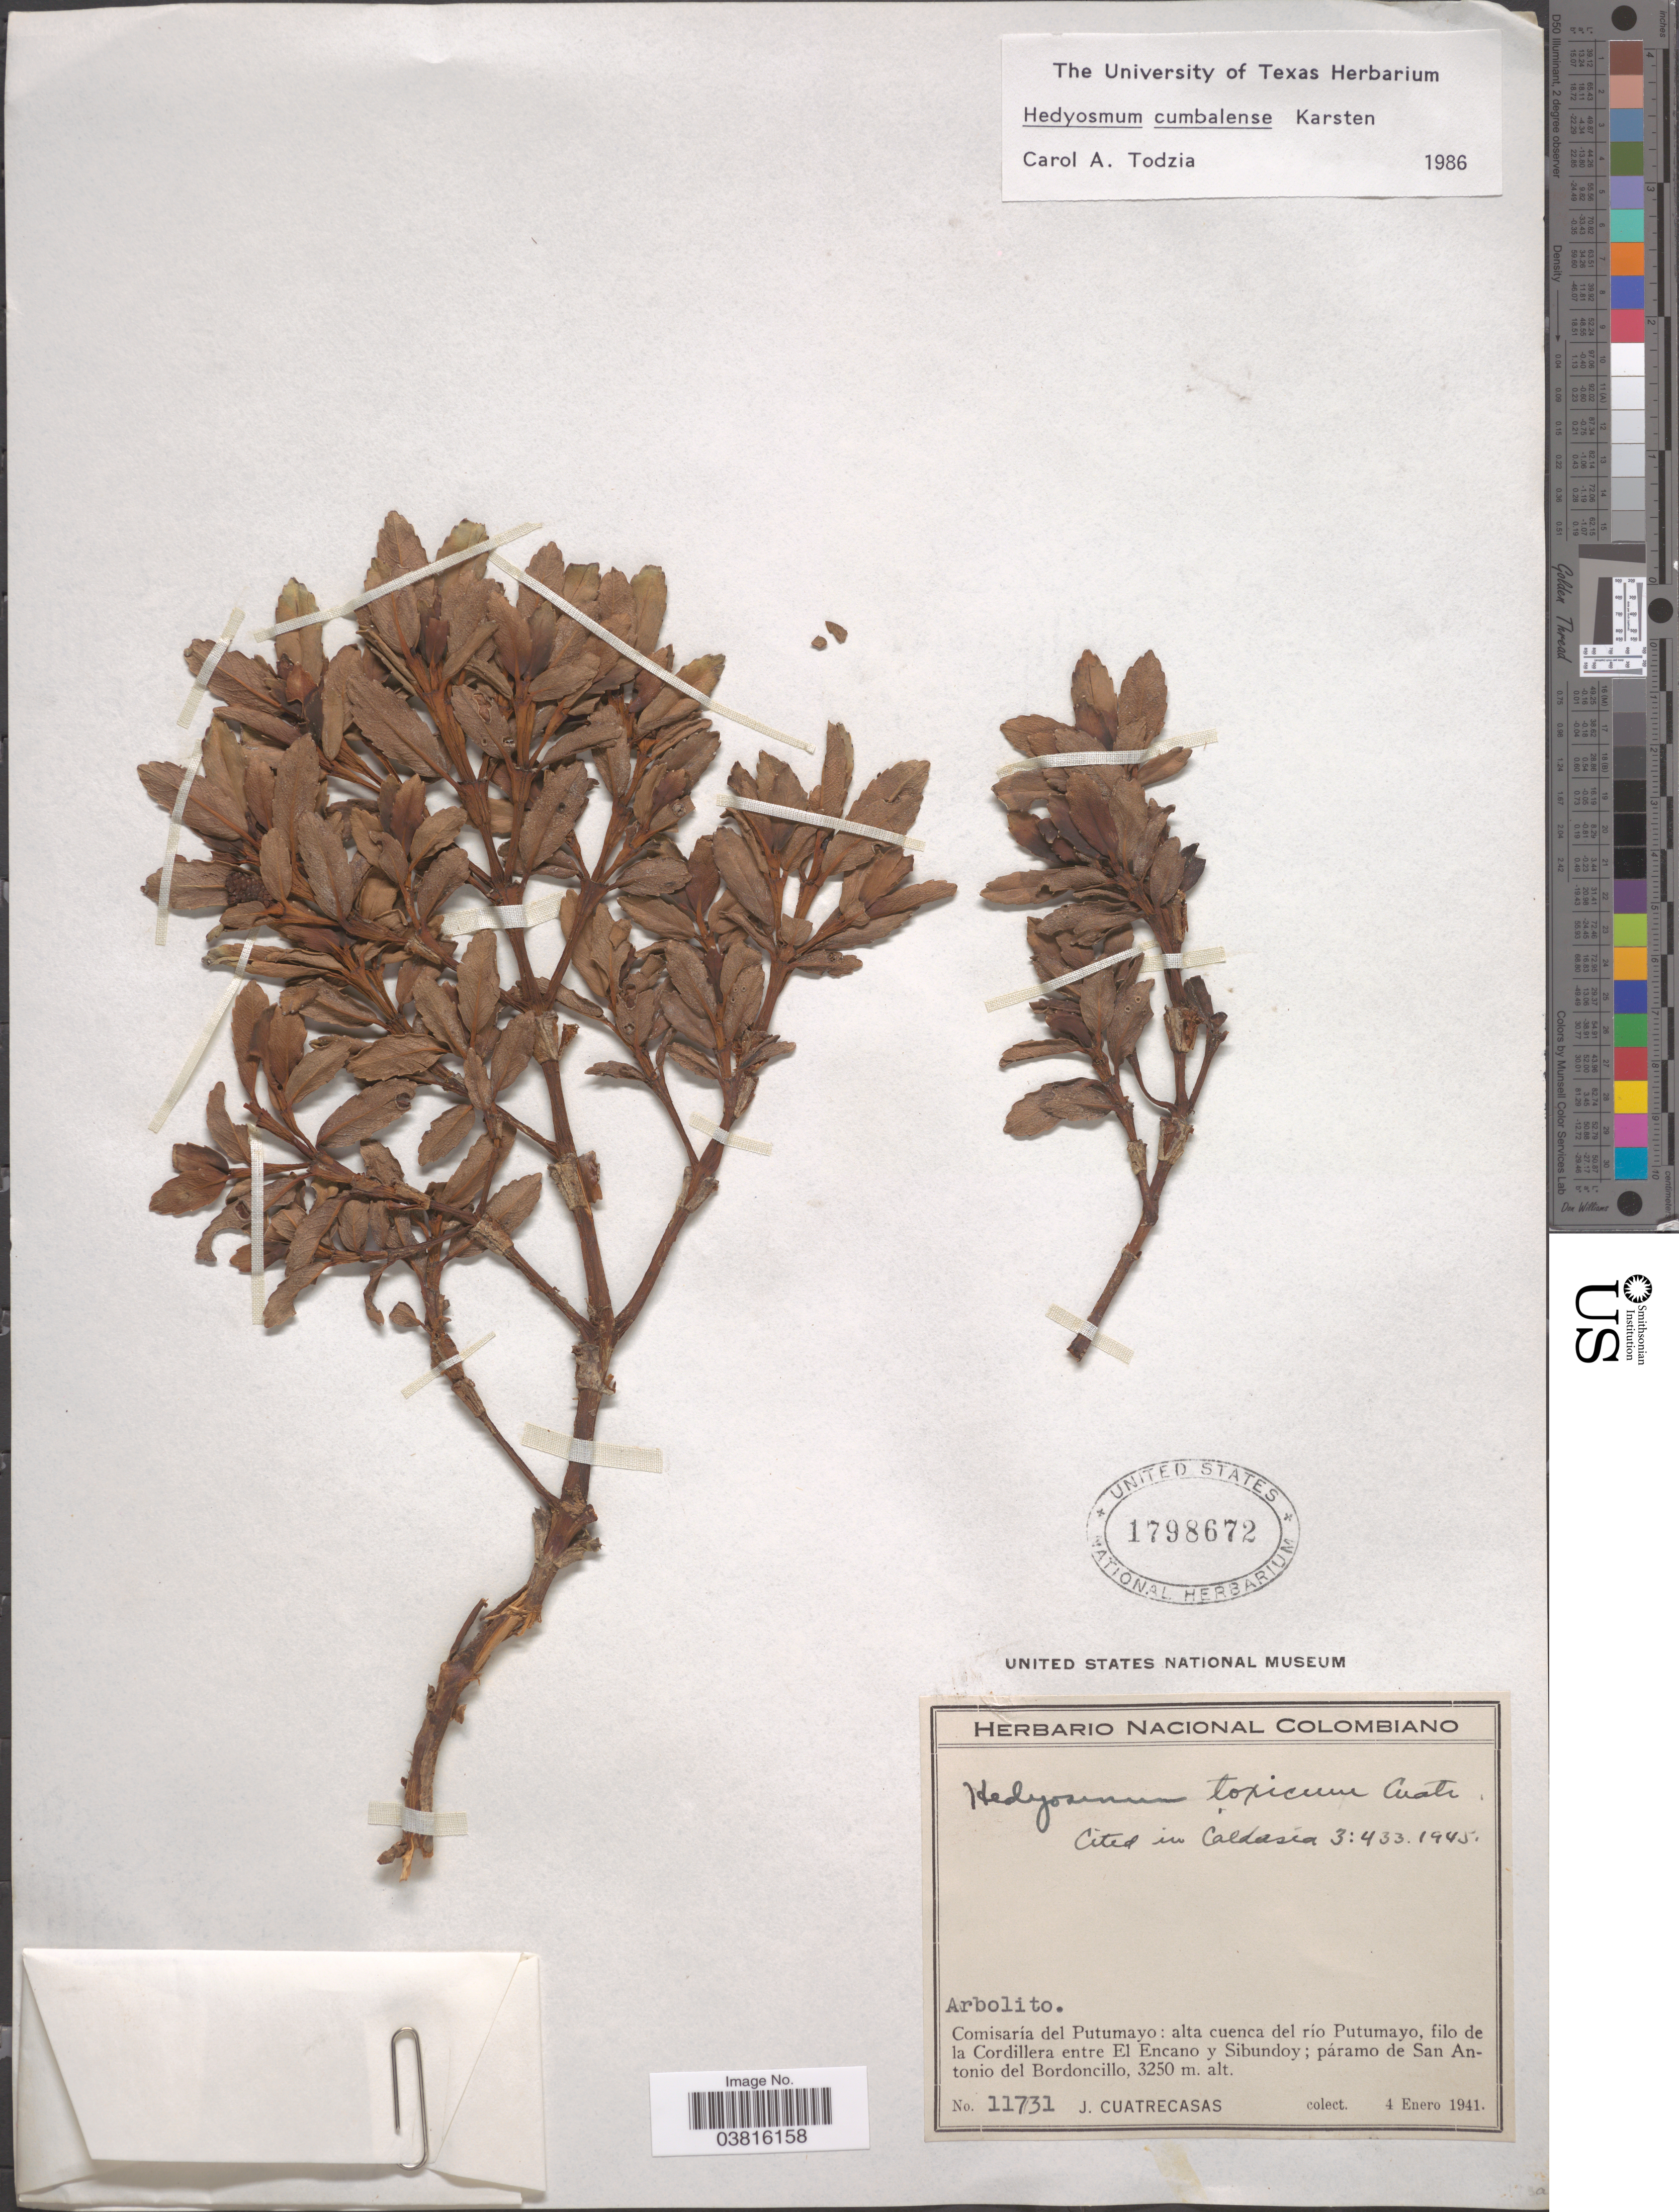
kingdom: Plantae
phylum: Tracheophyta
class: Magnoliopsida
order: Chloranthales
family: Chloranthaceae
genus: Hedyosmum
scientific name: Hedyosmum cumbalense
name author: H. Karst.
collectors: J. Cuatrecasas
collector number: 11731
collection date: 1941-01-04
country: Colombia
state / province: Putumayo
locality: Comisaría del Putumayo: alta cuenca del río Putumayo, filo de la Cordillera entre El Encano y Sibundoy; páramo de San Antonio del Bordoncillo.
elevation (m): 3250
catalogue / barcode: US 1798672